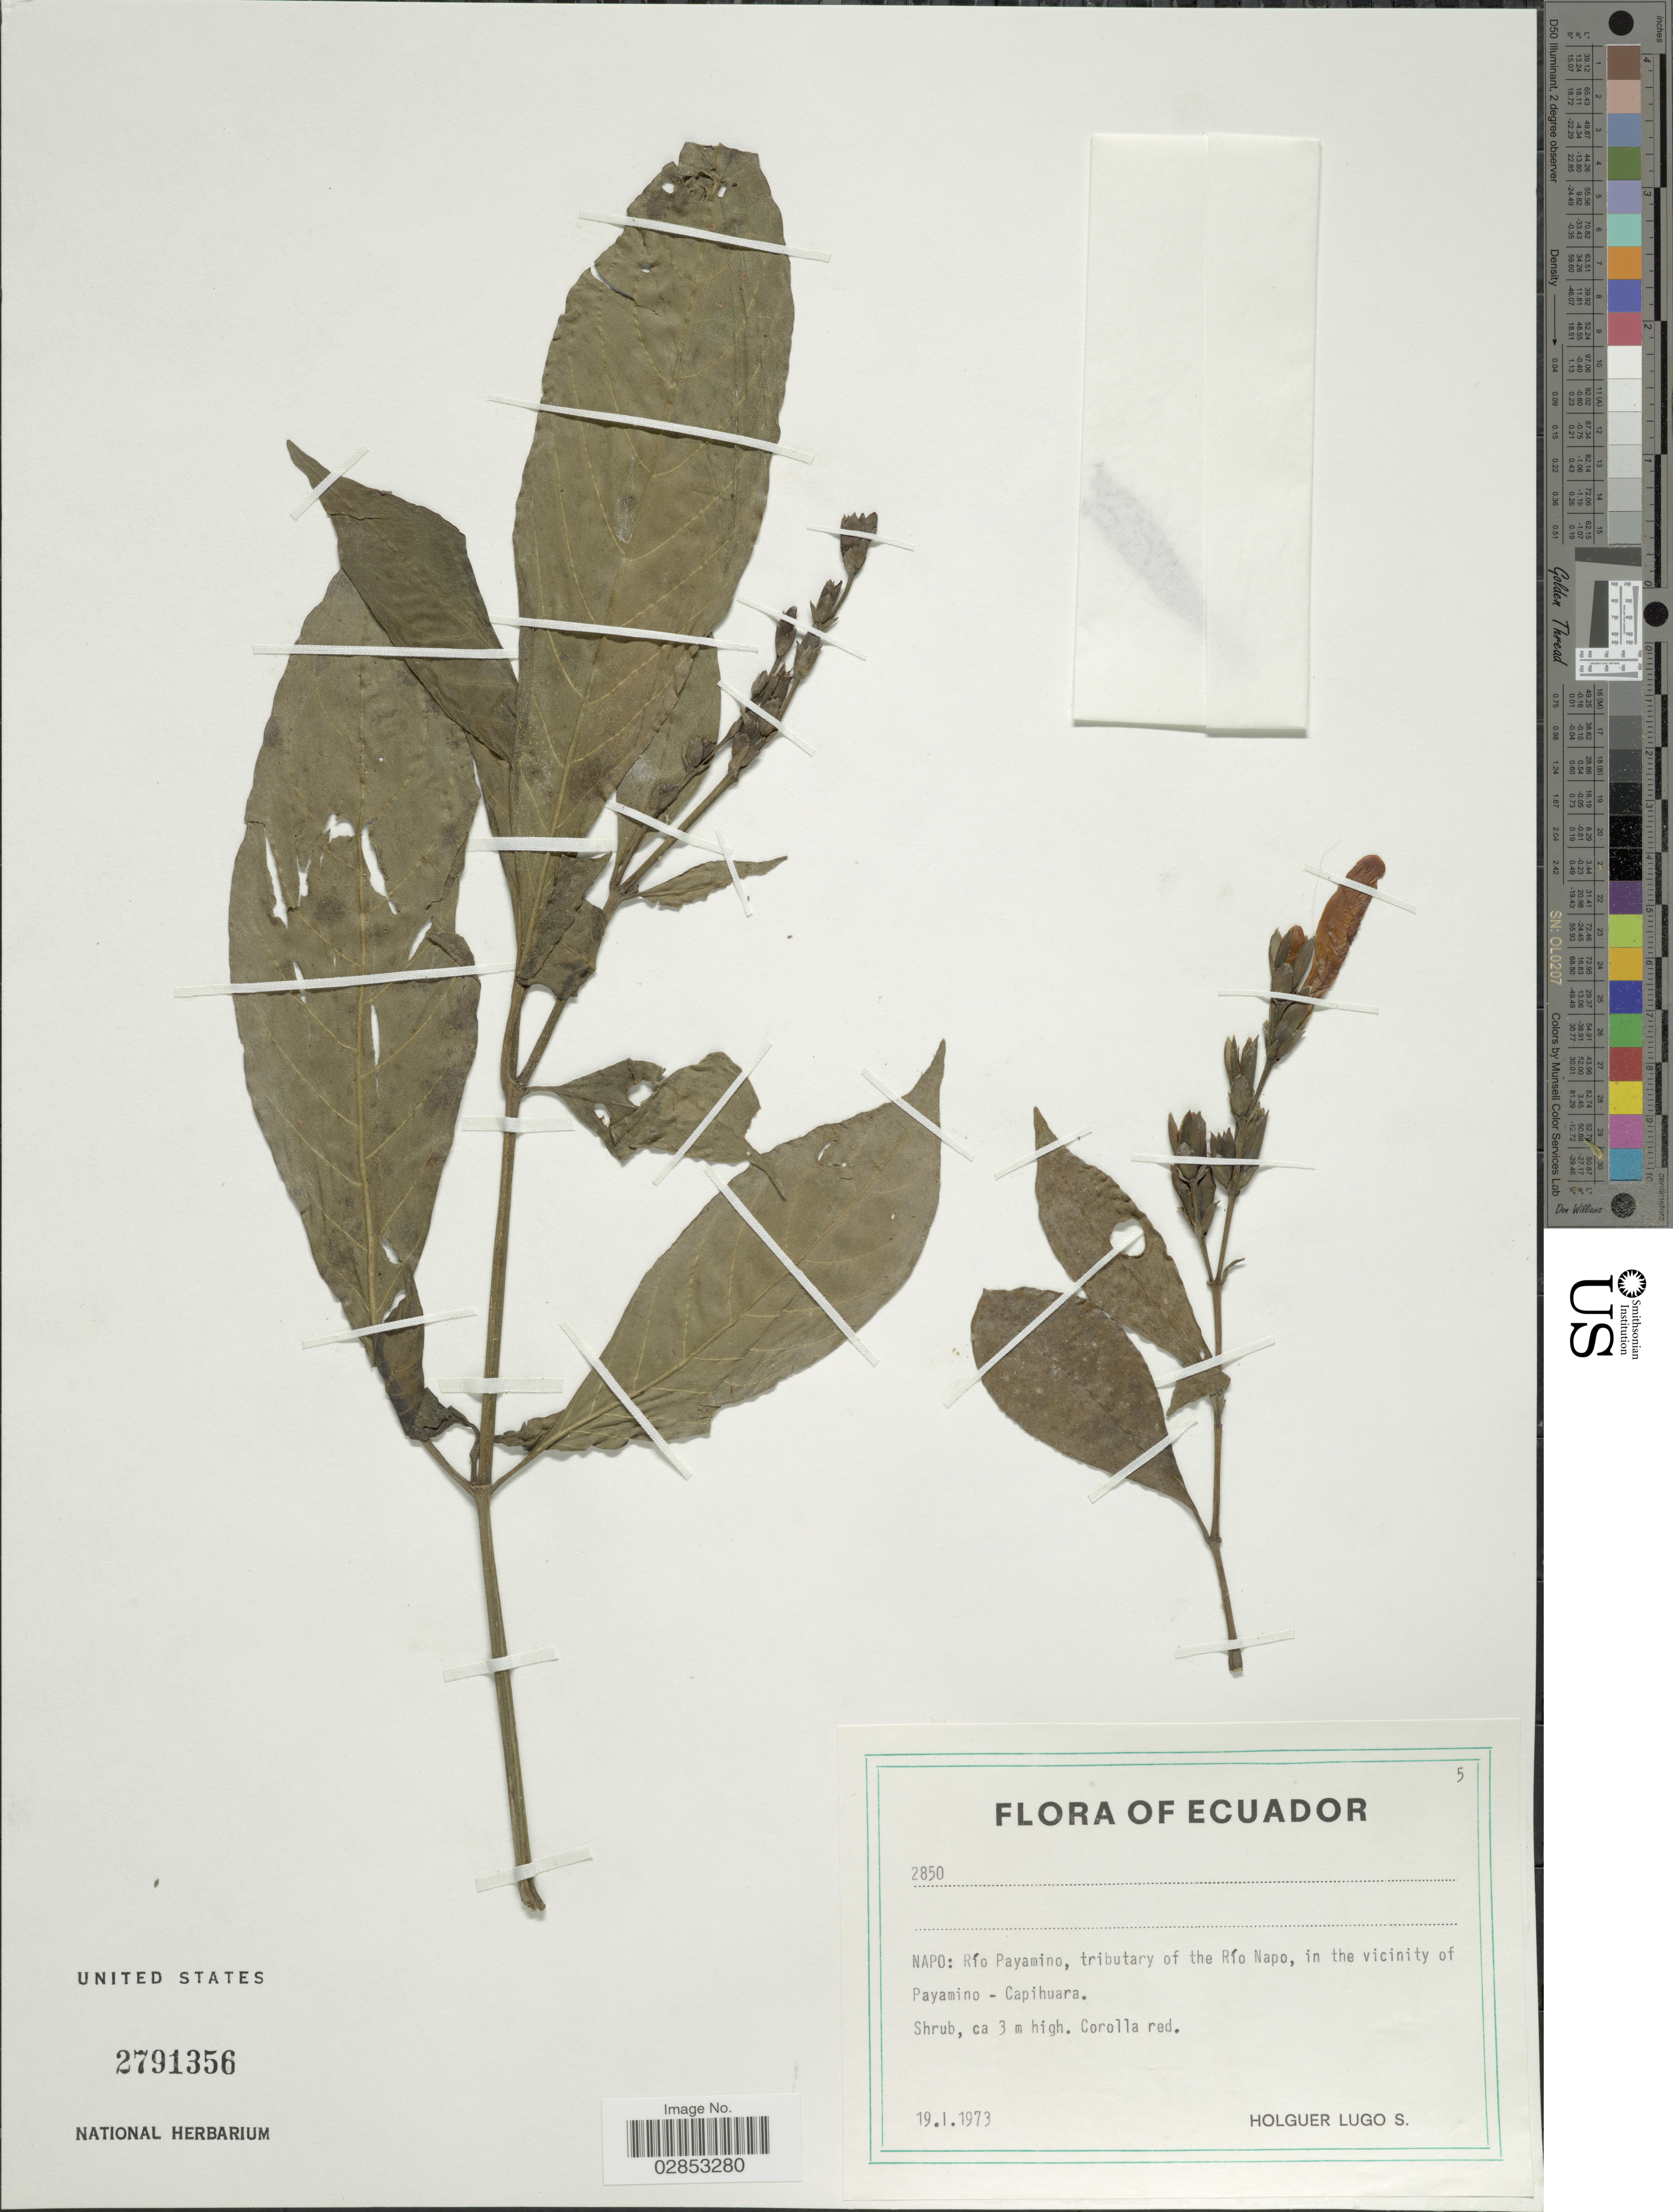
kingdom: Plantae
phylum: Tracheophyta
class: Magnoliopsida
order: Lamiales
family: Acanthaceae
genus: Sanchezia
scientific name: Sanchezia putumayensis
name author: Leonard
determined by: Azevedo, Igor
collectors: H. Lugo S.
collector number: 2850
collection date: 1973-01-19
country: Ecuador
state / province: Napo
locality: Napo: Río Payamino, tributary of the Río Napo, in the vicinity of Payamino - Capihuara.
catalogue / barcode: US 2791356